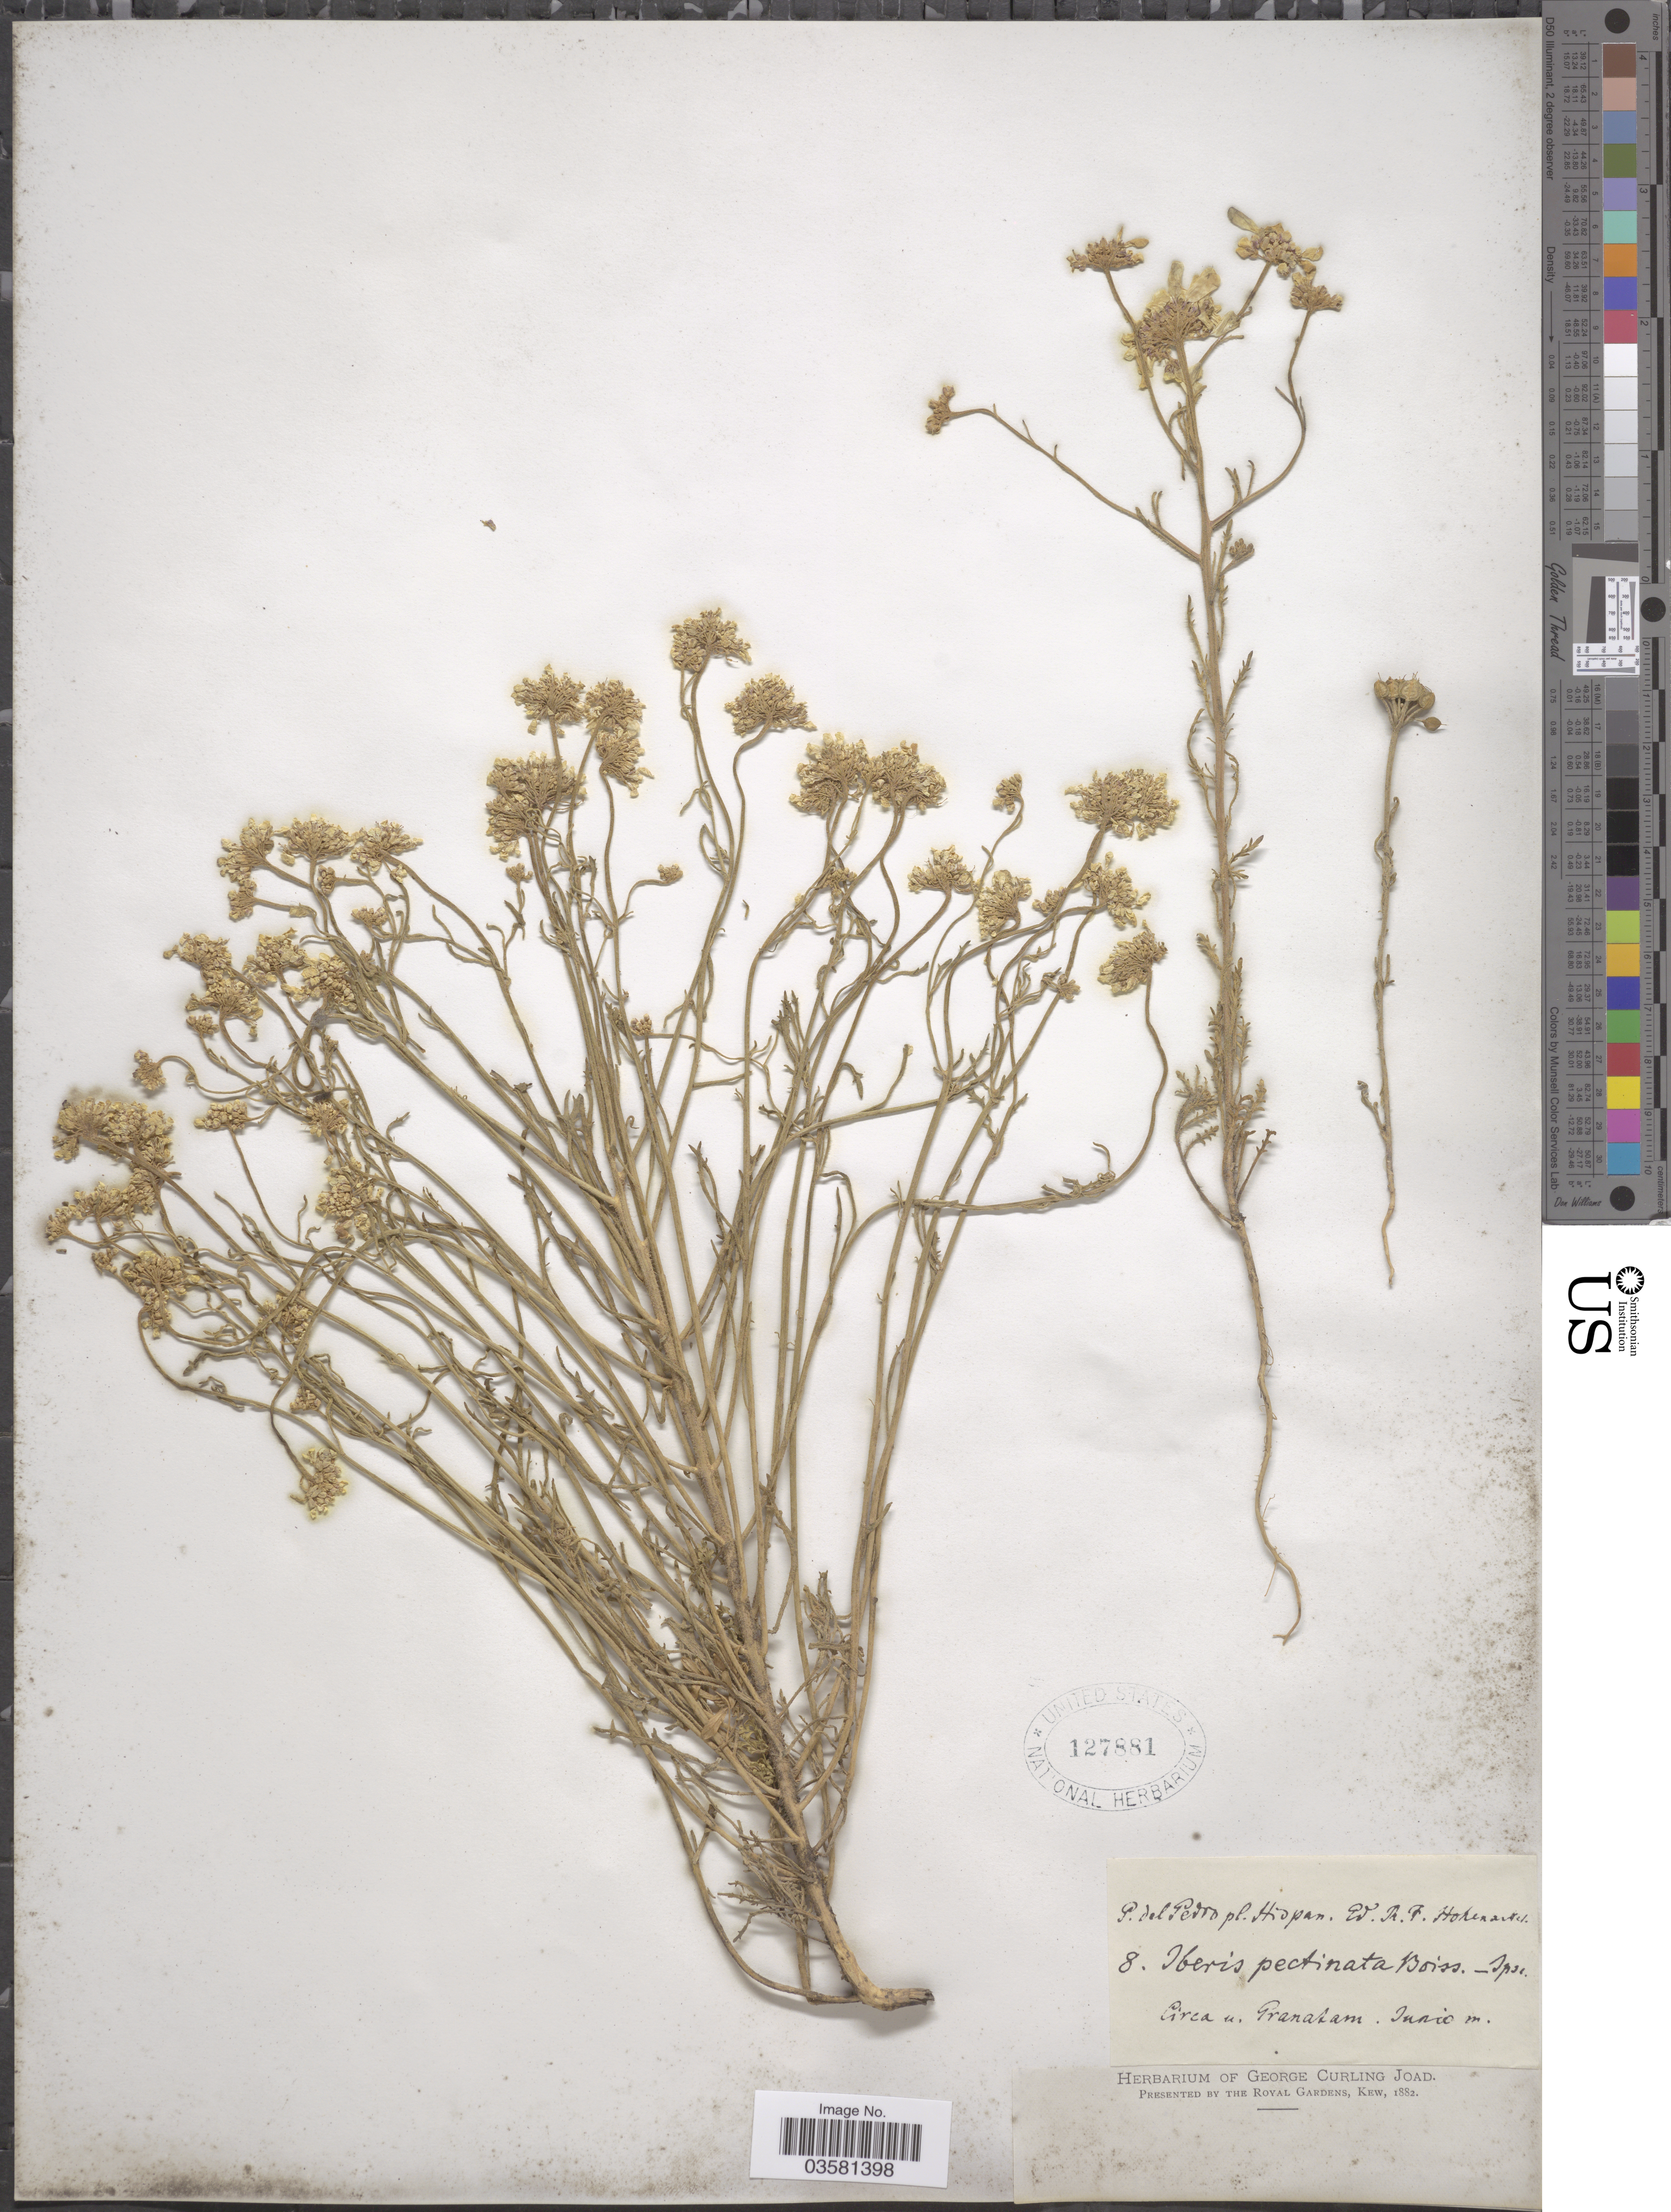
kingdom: Plantae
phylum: Tracheophyta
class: Magnoliopsida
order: Brassicales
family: Brassicaceae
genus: Iberis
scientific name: Iberis pectinata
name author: Boiss. & Reut.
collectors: R. F. Hohenacker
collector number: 8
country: Spain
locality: Del Pedro. Circa. n. Granatam.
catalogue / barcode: US 127881